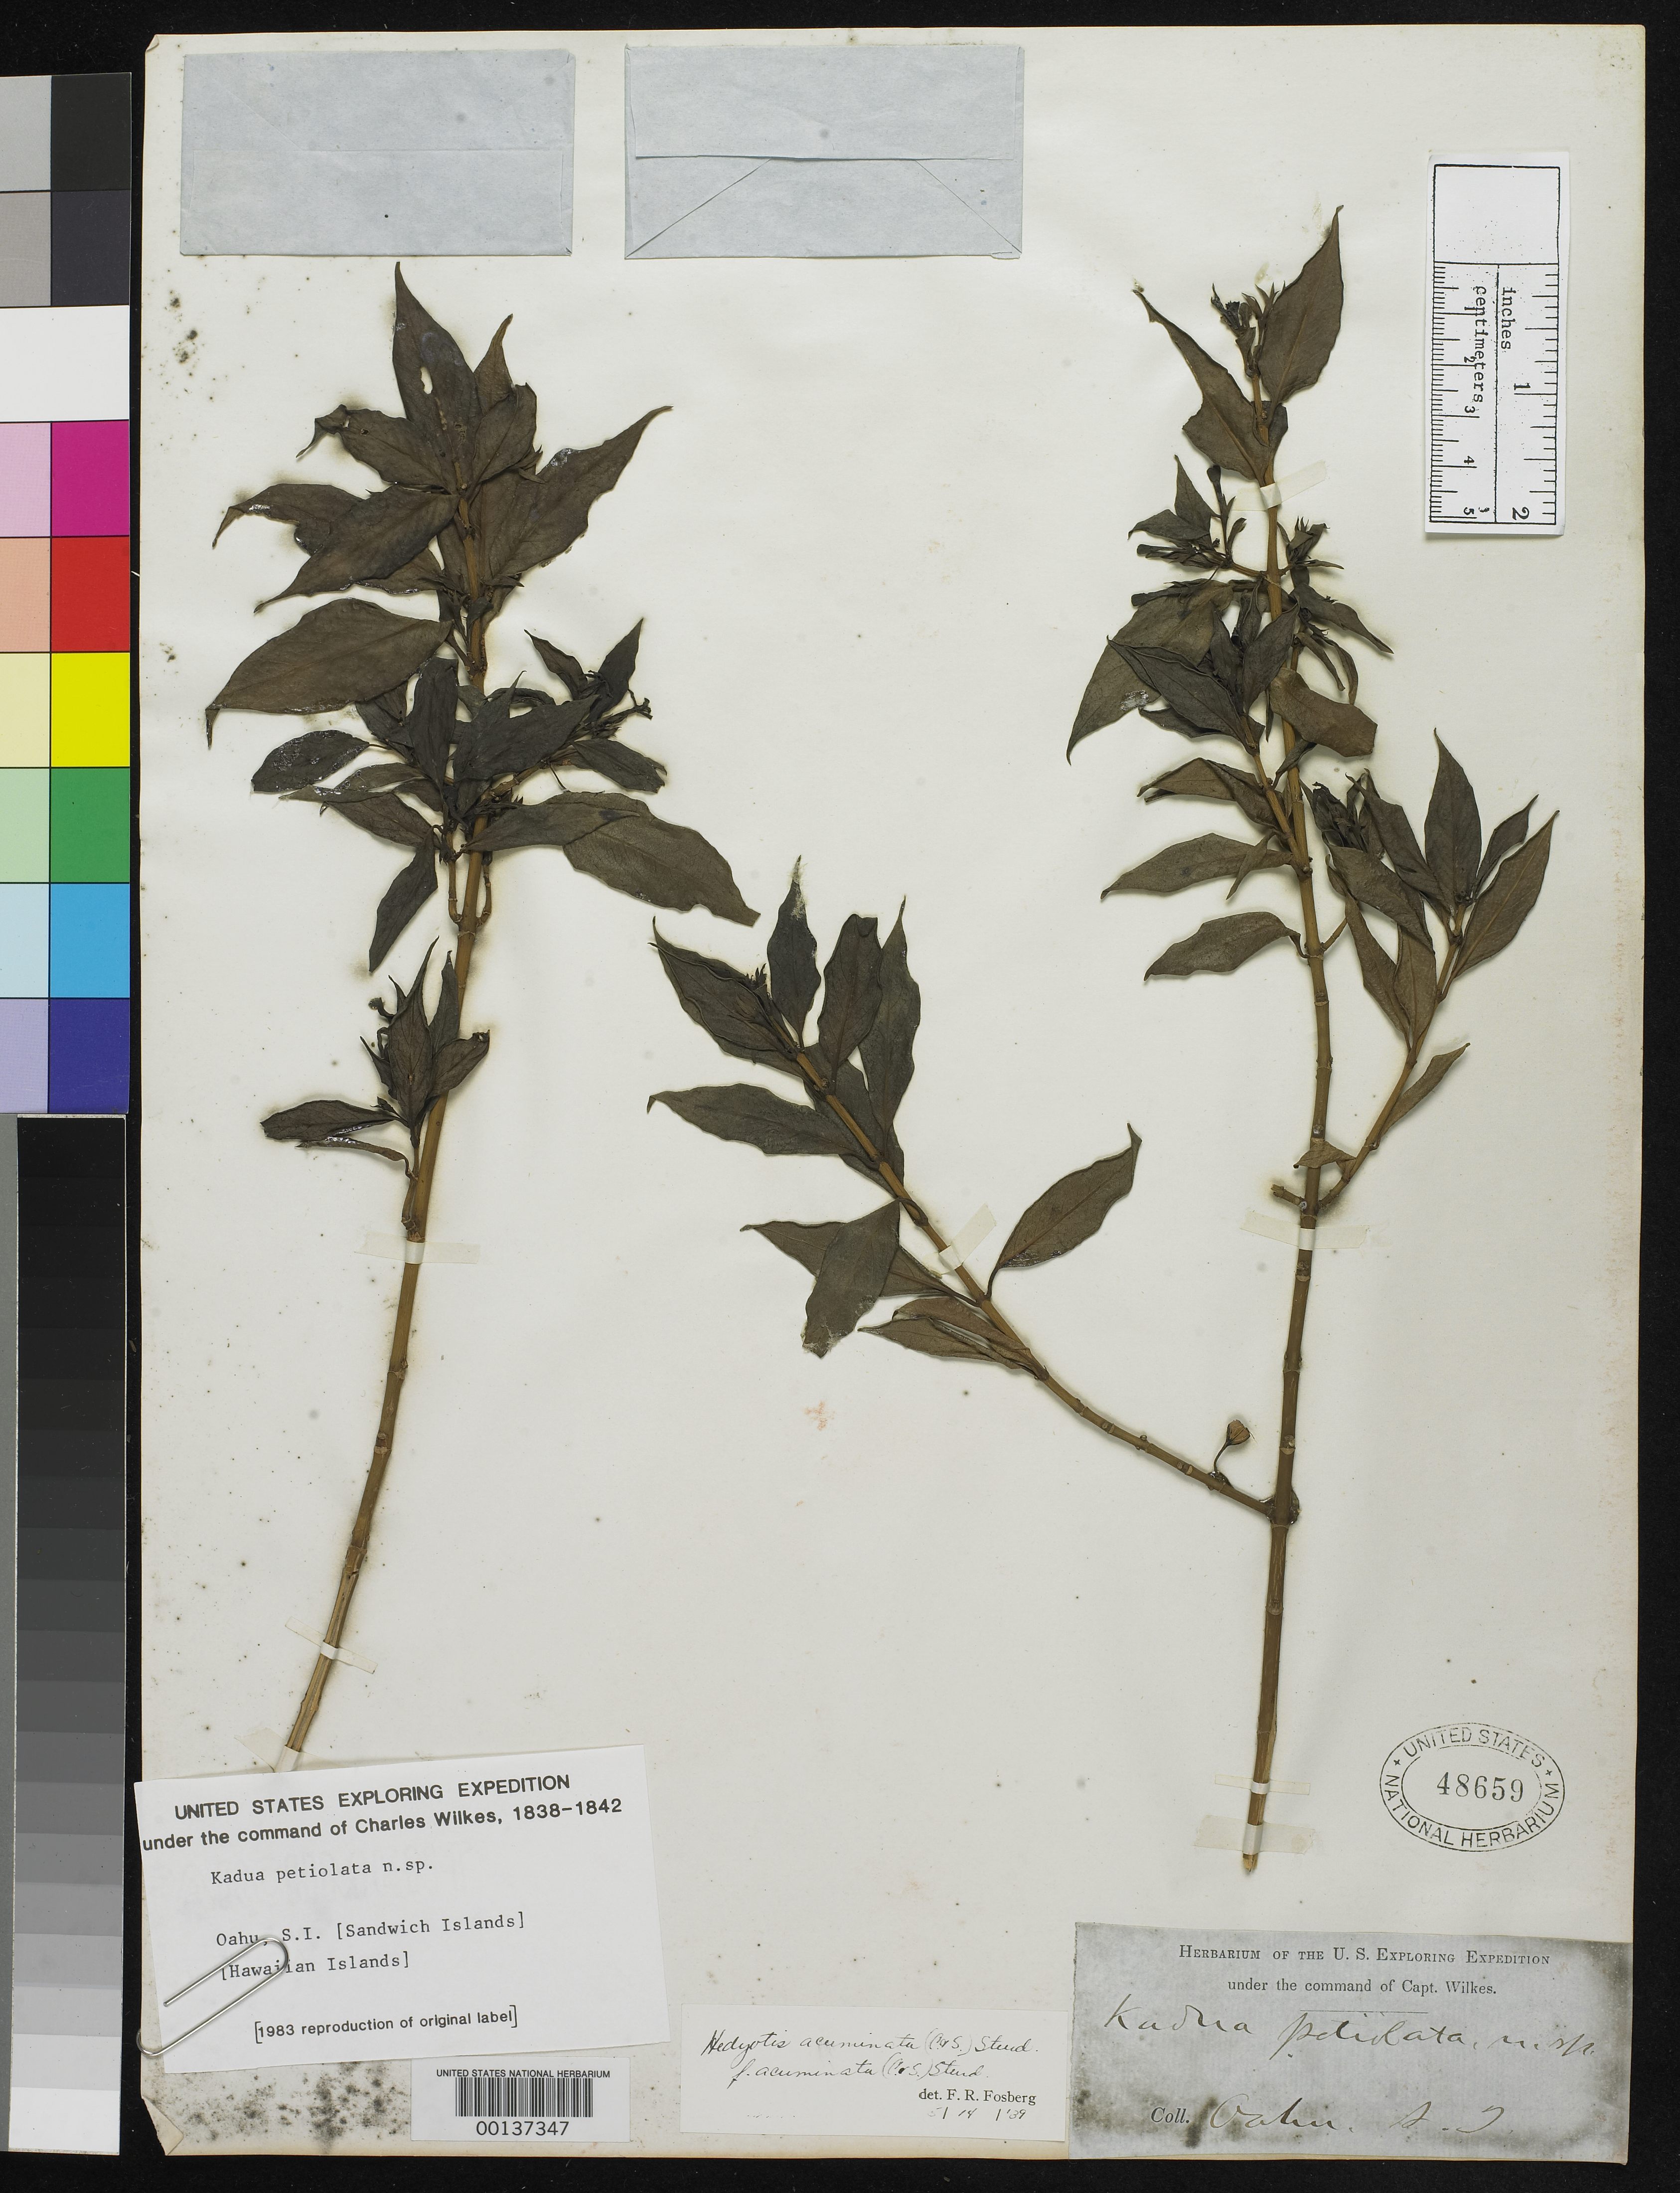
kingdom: Plantae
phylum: Tracheophyta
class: Magnoliopsida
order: Gentianales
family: Rubiaceae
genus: Kadua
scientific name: Kadua petiolata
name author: A. Gray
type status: Type Collection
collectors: Wilkes Explor. Exped.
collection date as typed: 1838 to -- --- 1842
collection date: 1838/1842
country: United States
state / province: Hawaii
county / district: Honolulu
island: Oahu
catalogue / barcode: US 48659